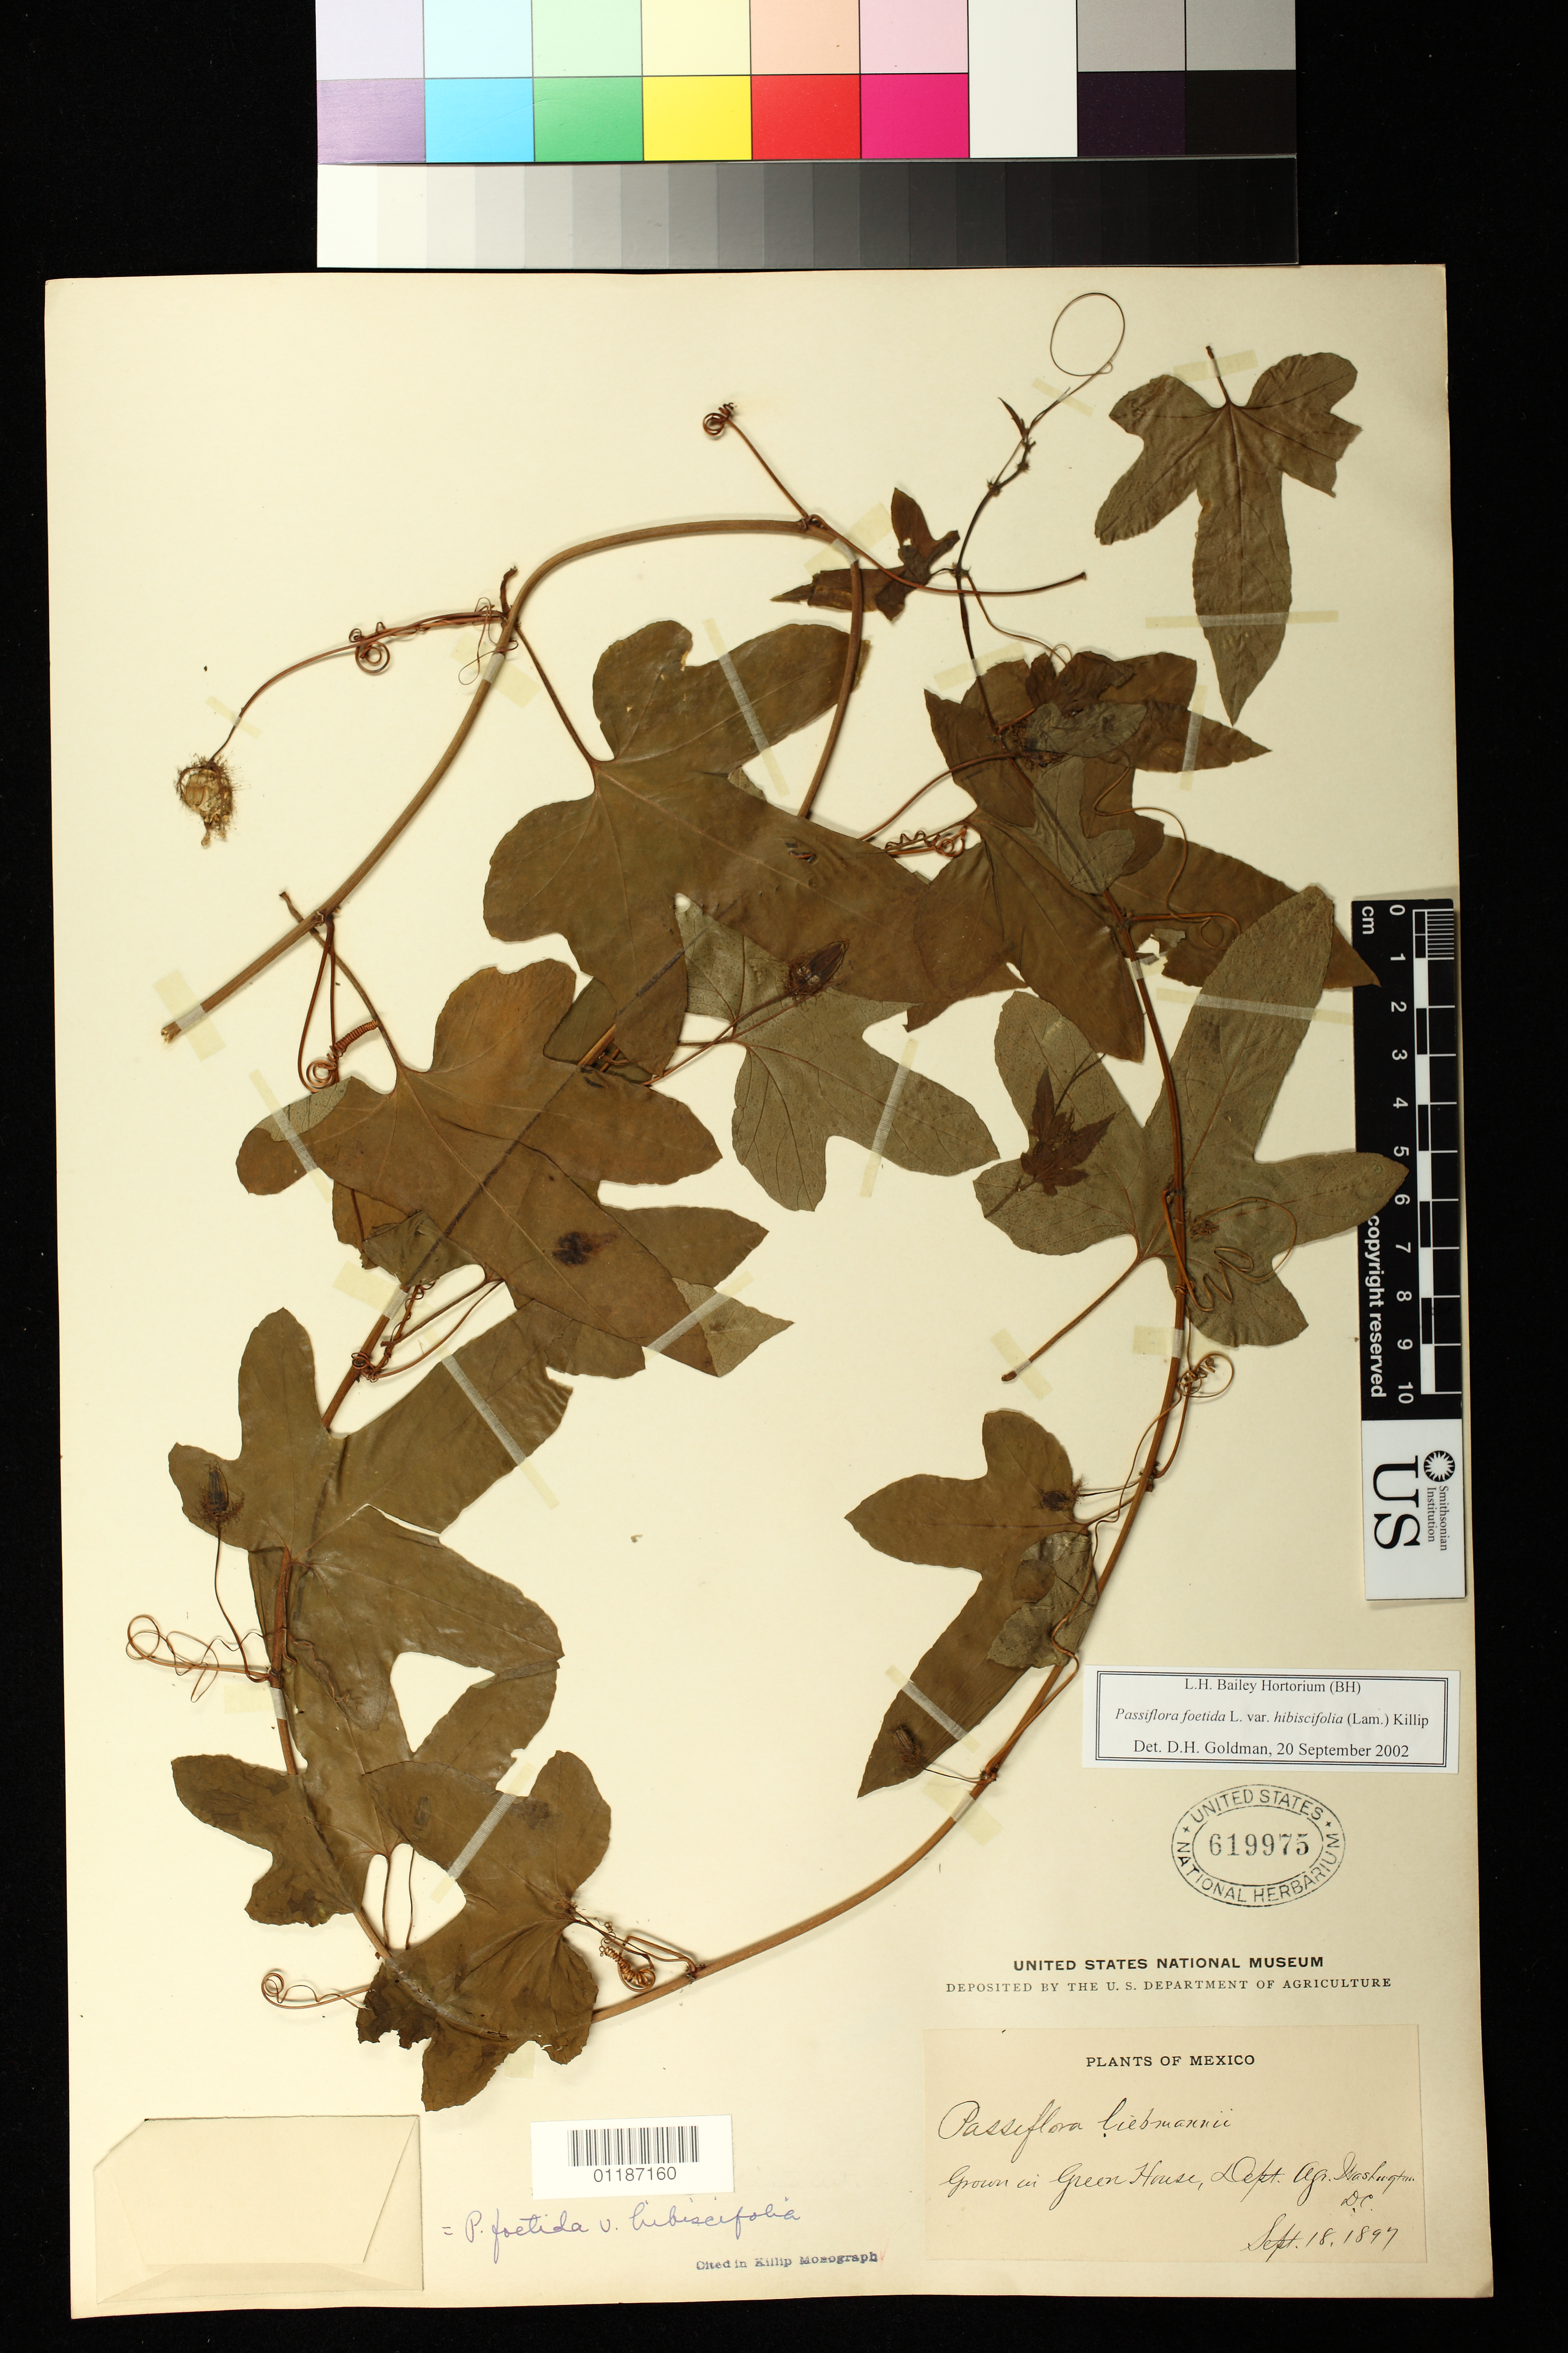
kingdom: Plantae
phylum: Tracheophyta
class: Magnoliopsida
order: Malpighiales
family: Passifloraceae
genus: Passiflora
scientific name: Passiflora foetida var. hibiscifolia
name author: L.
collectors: ex USDA greenhouses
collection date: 1897-09-18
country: United States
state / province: District of Columbia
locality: Grown in Green House, Department Agriculture, from material originating in Mexico.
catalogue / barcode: US 619975